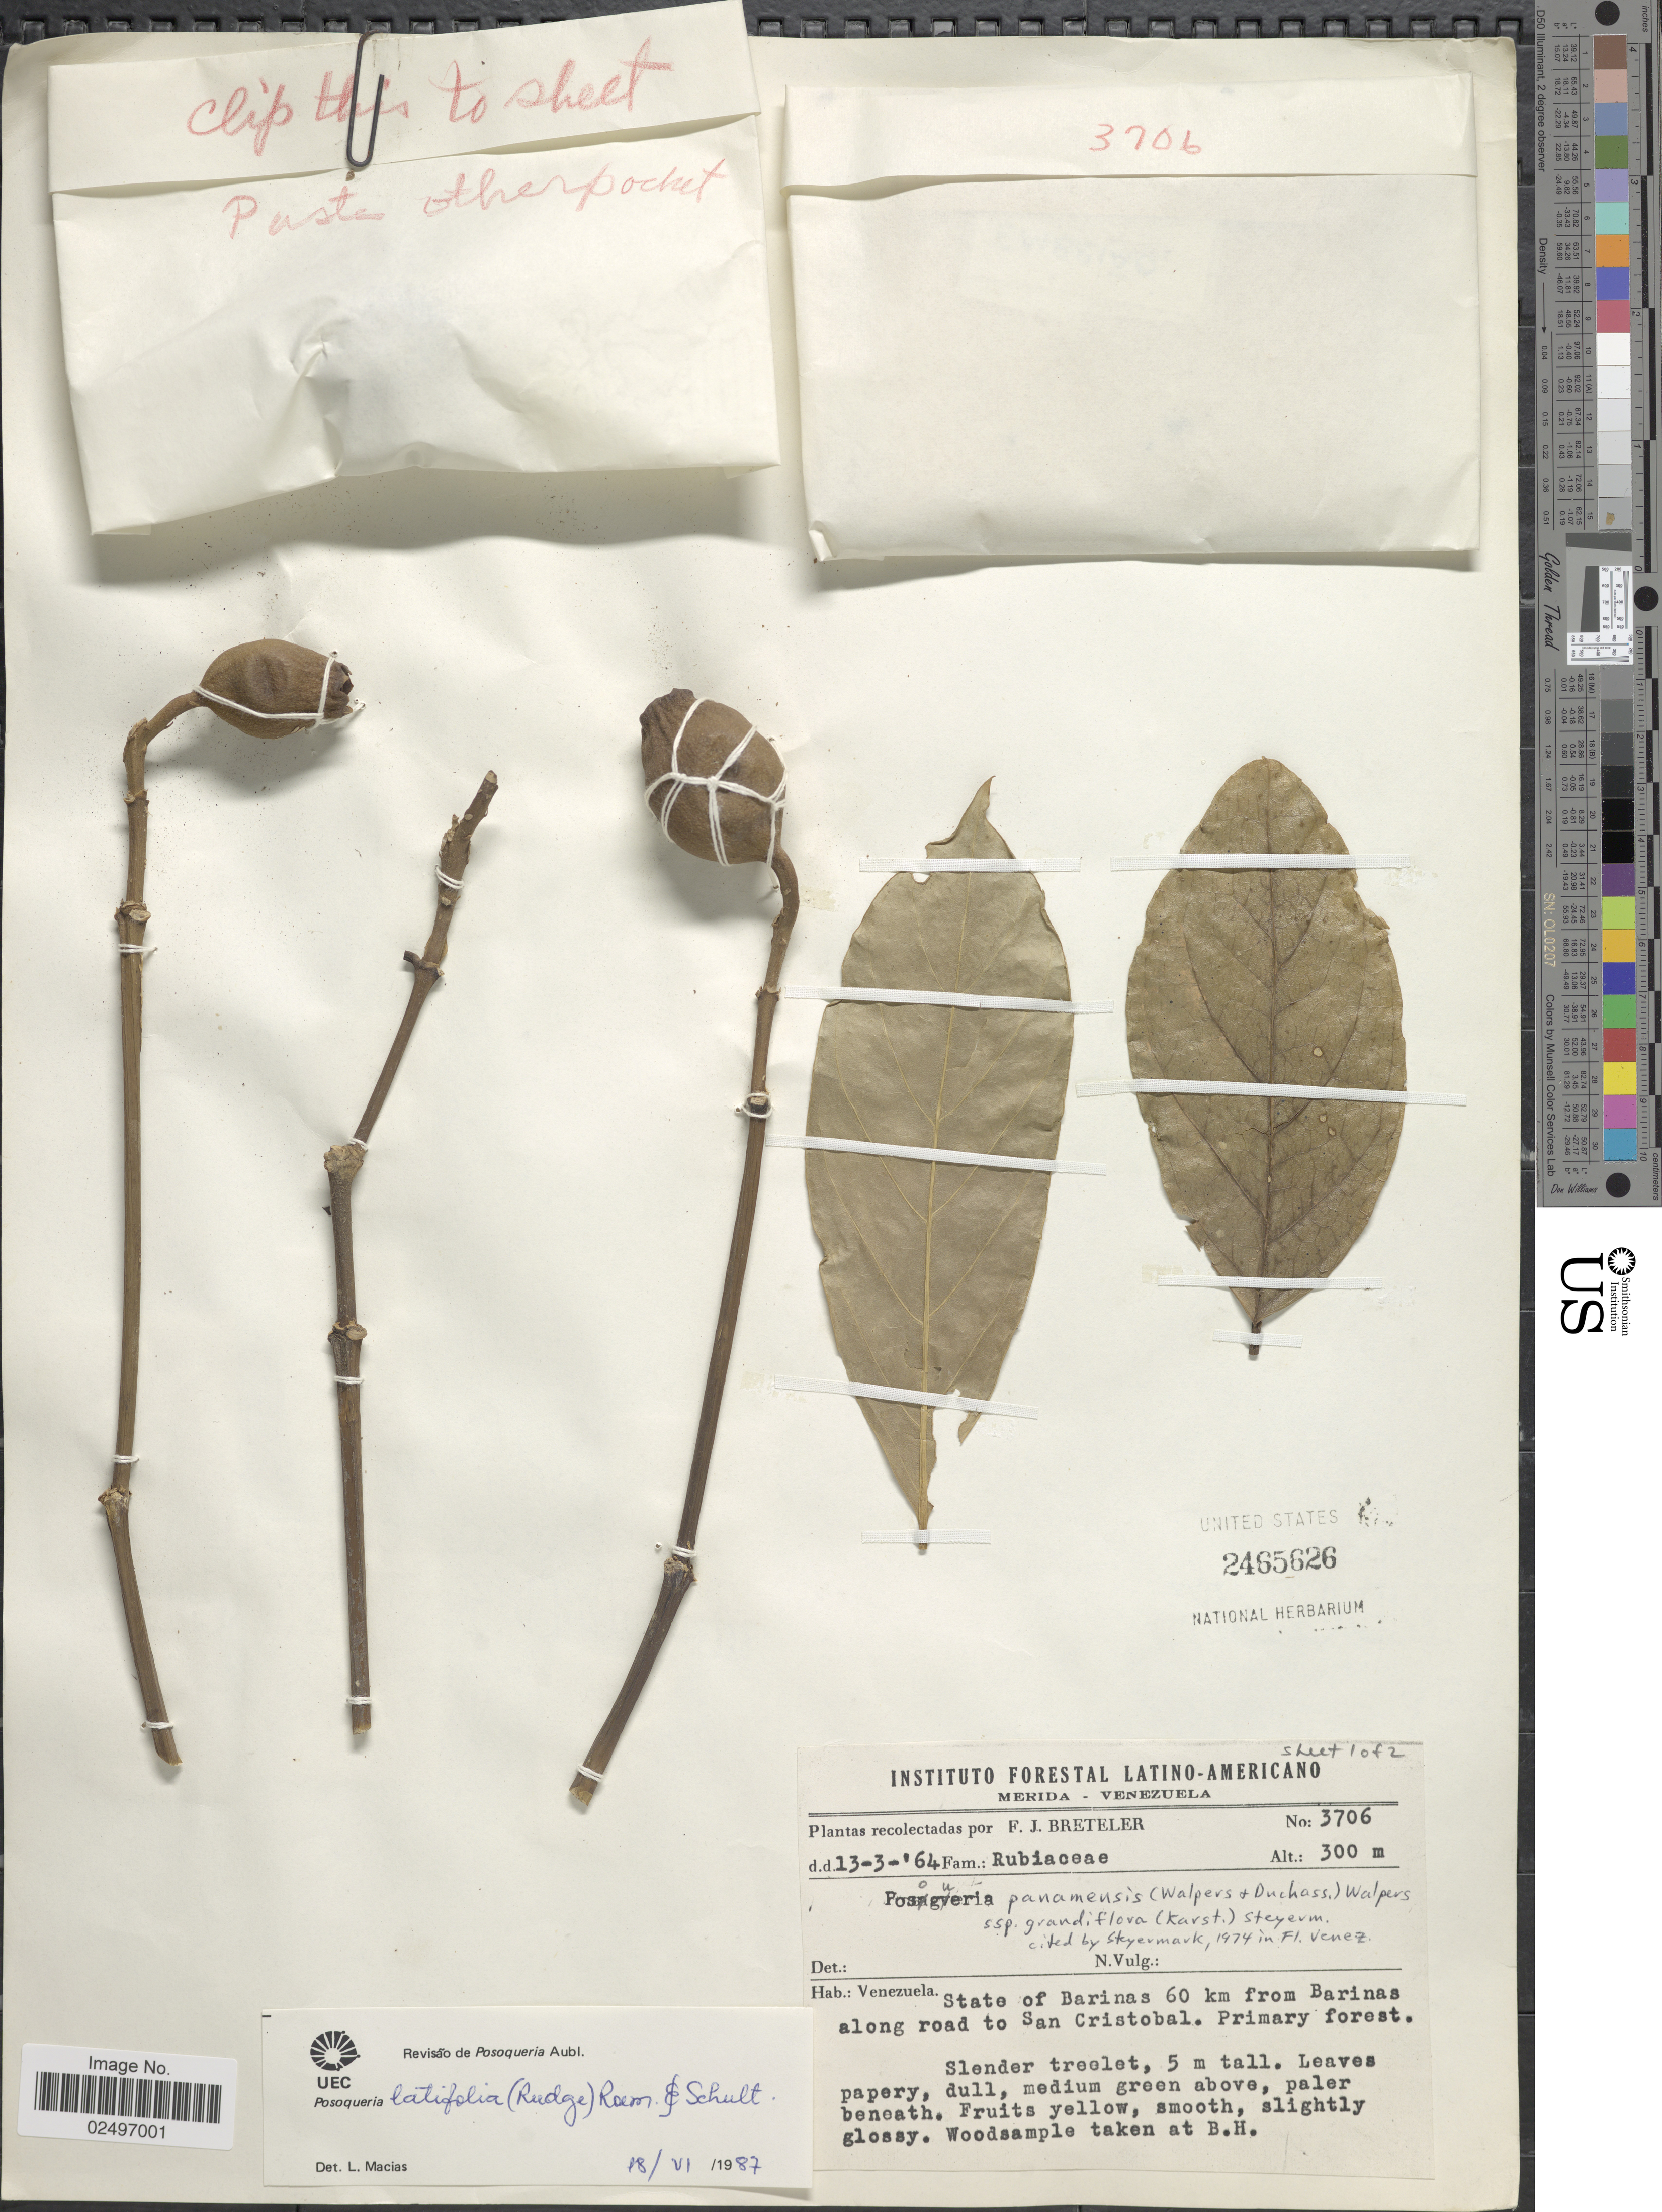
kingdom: Plantae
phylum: Tracheophyta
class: Magnoliopsida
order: Gentianales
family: Rubiaceae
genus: Posoqueria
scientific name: Posoqueria latifolia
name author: (Rudge) Roem. & Schult.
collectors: F. J. Breteler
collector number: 3706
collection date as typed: Transcribed d/m/y: 13/3/64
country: Venezuela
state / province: Barinas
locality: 60 km from Barinas along road to San Cristobal, Primar forest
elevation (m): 300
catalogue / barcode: US 2465626